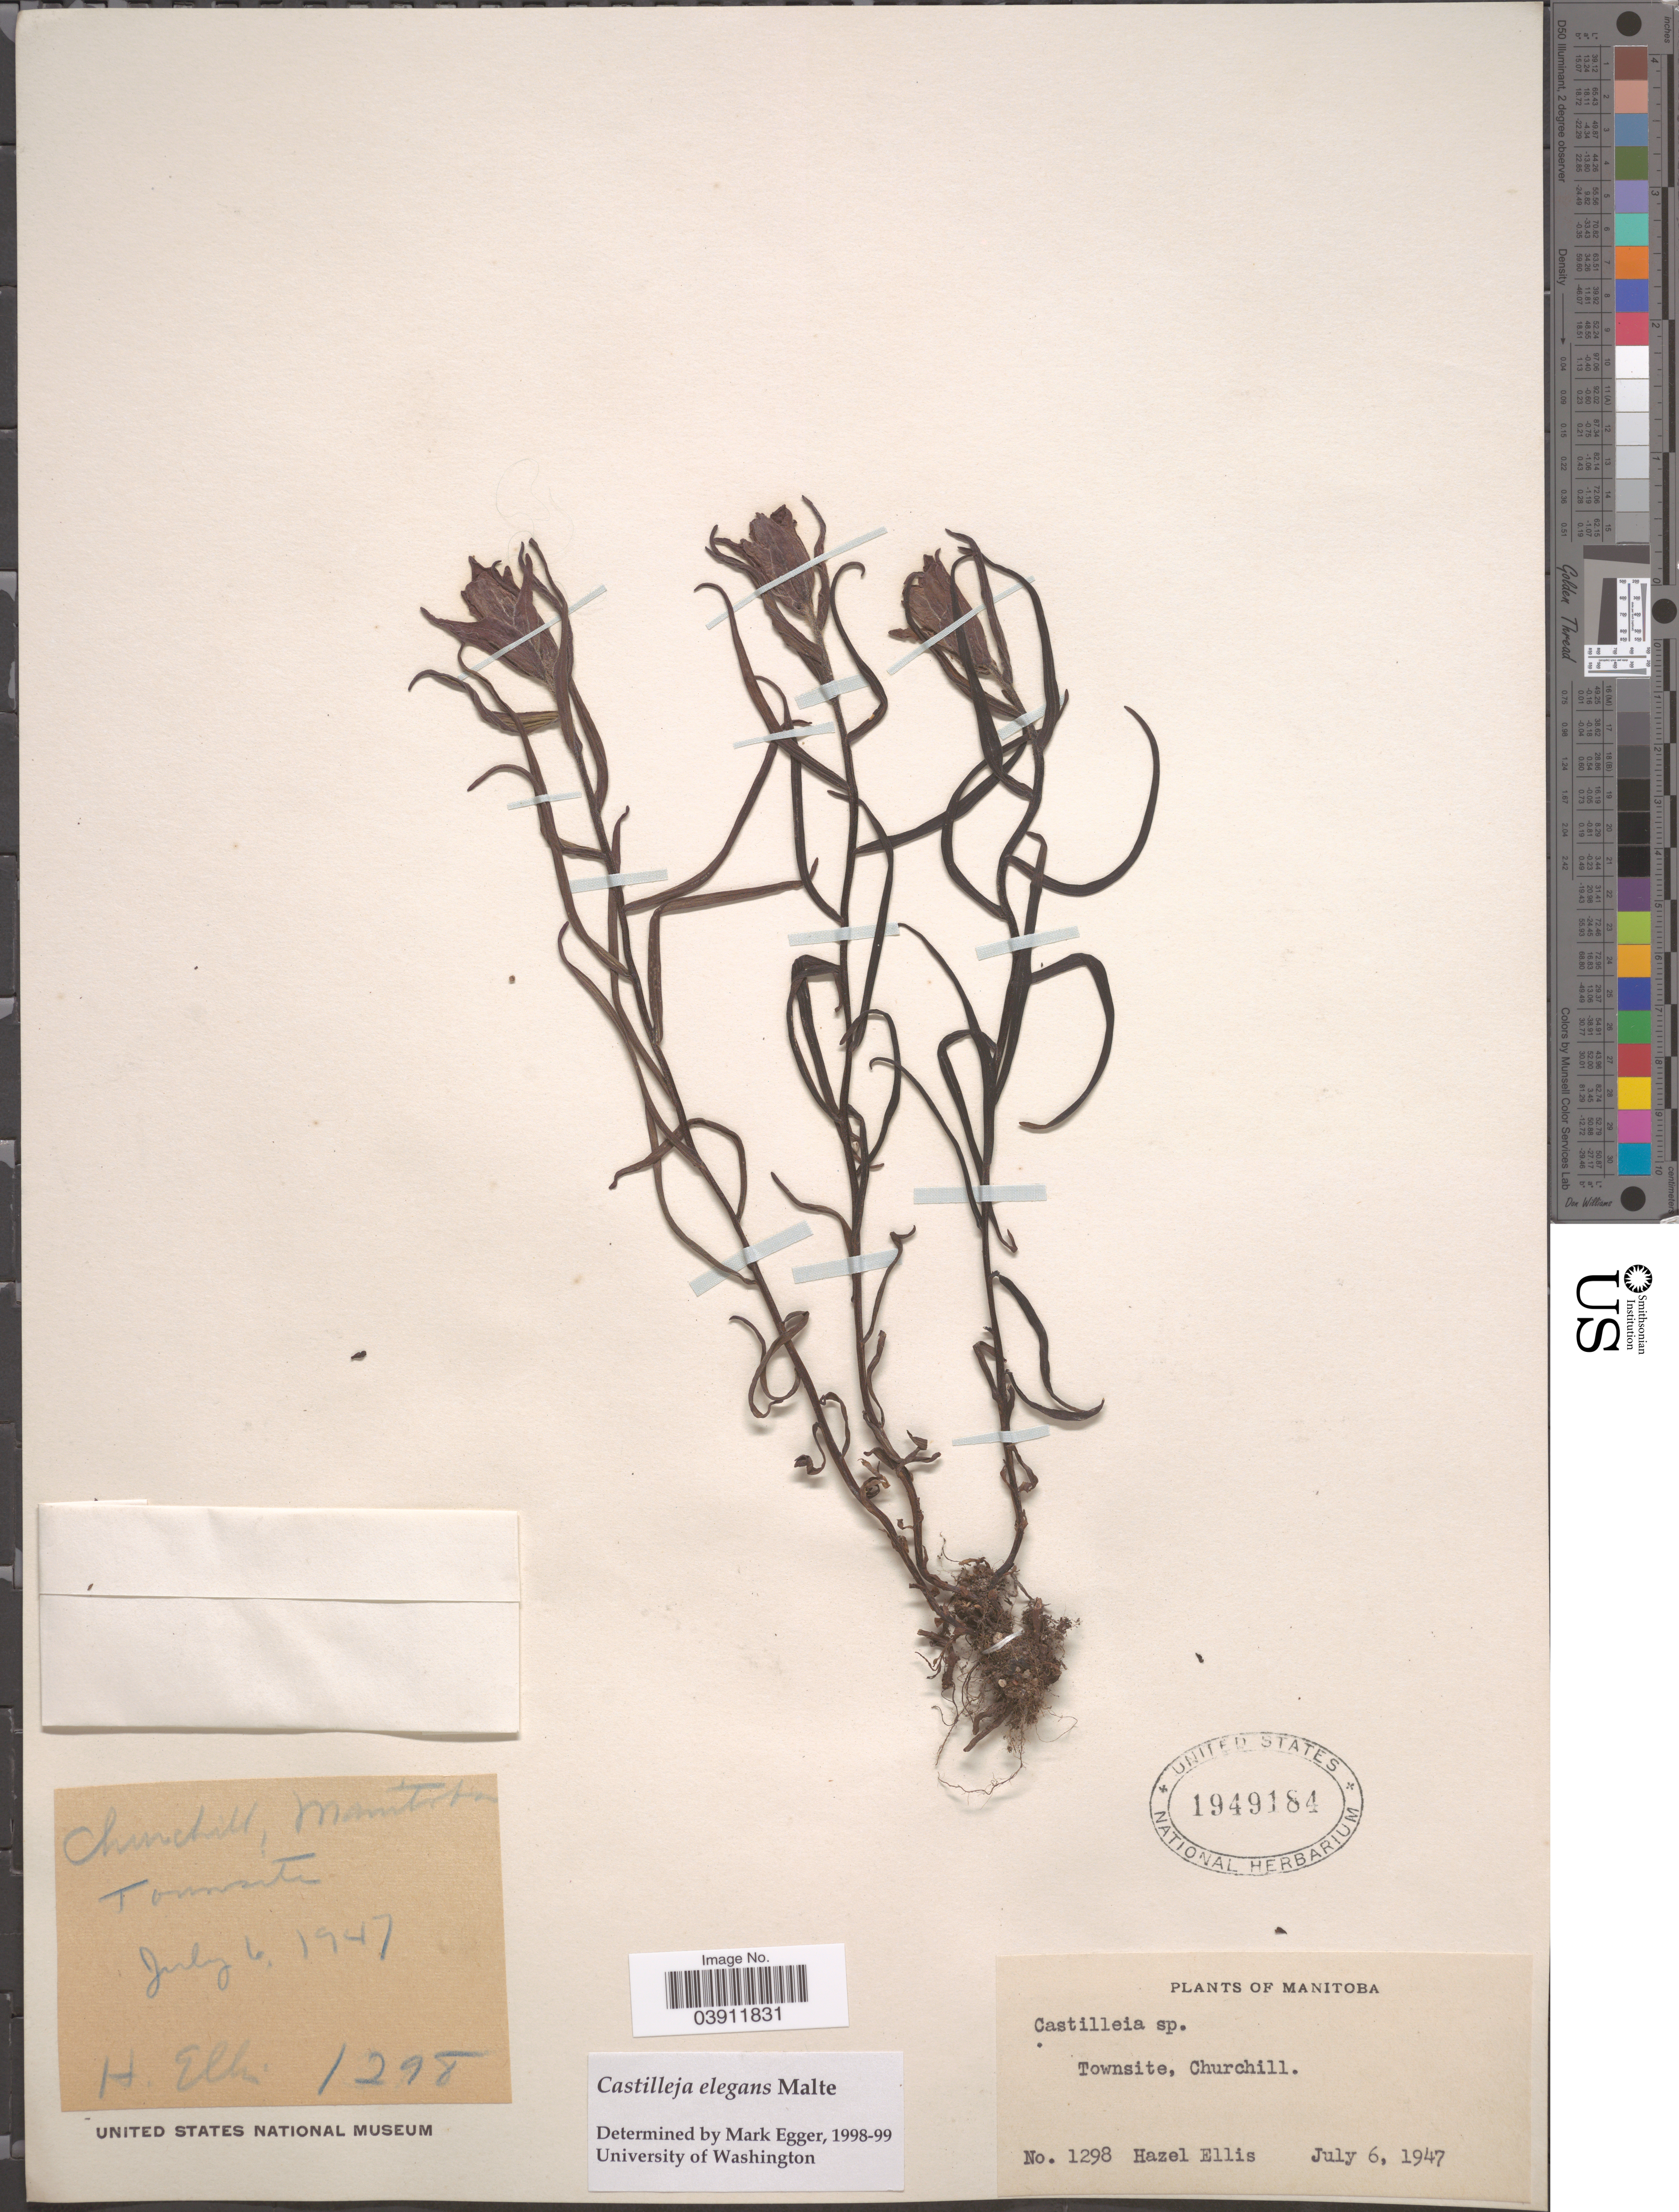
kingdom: Plantae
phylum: Tracheophyta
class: Magnoliopsida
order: Lamiales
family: Orobanchaceae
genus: Castilleja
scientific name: Castilleja elegans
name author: Malte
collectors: H. Ellis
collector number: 1298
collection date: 1947-07-06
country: Canada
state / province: Manitoba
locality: Townsite, Churchill.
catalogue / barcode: US 1949184